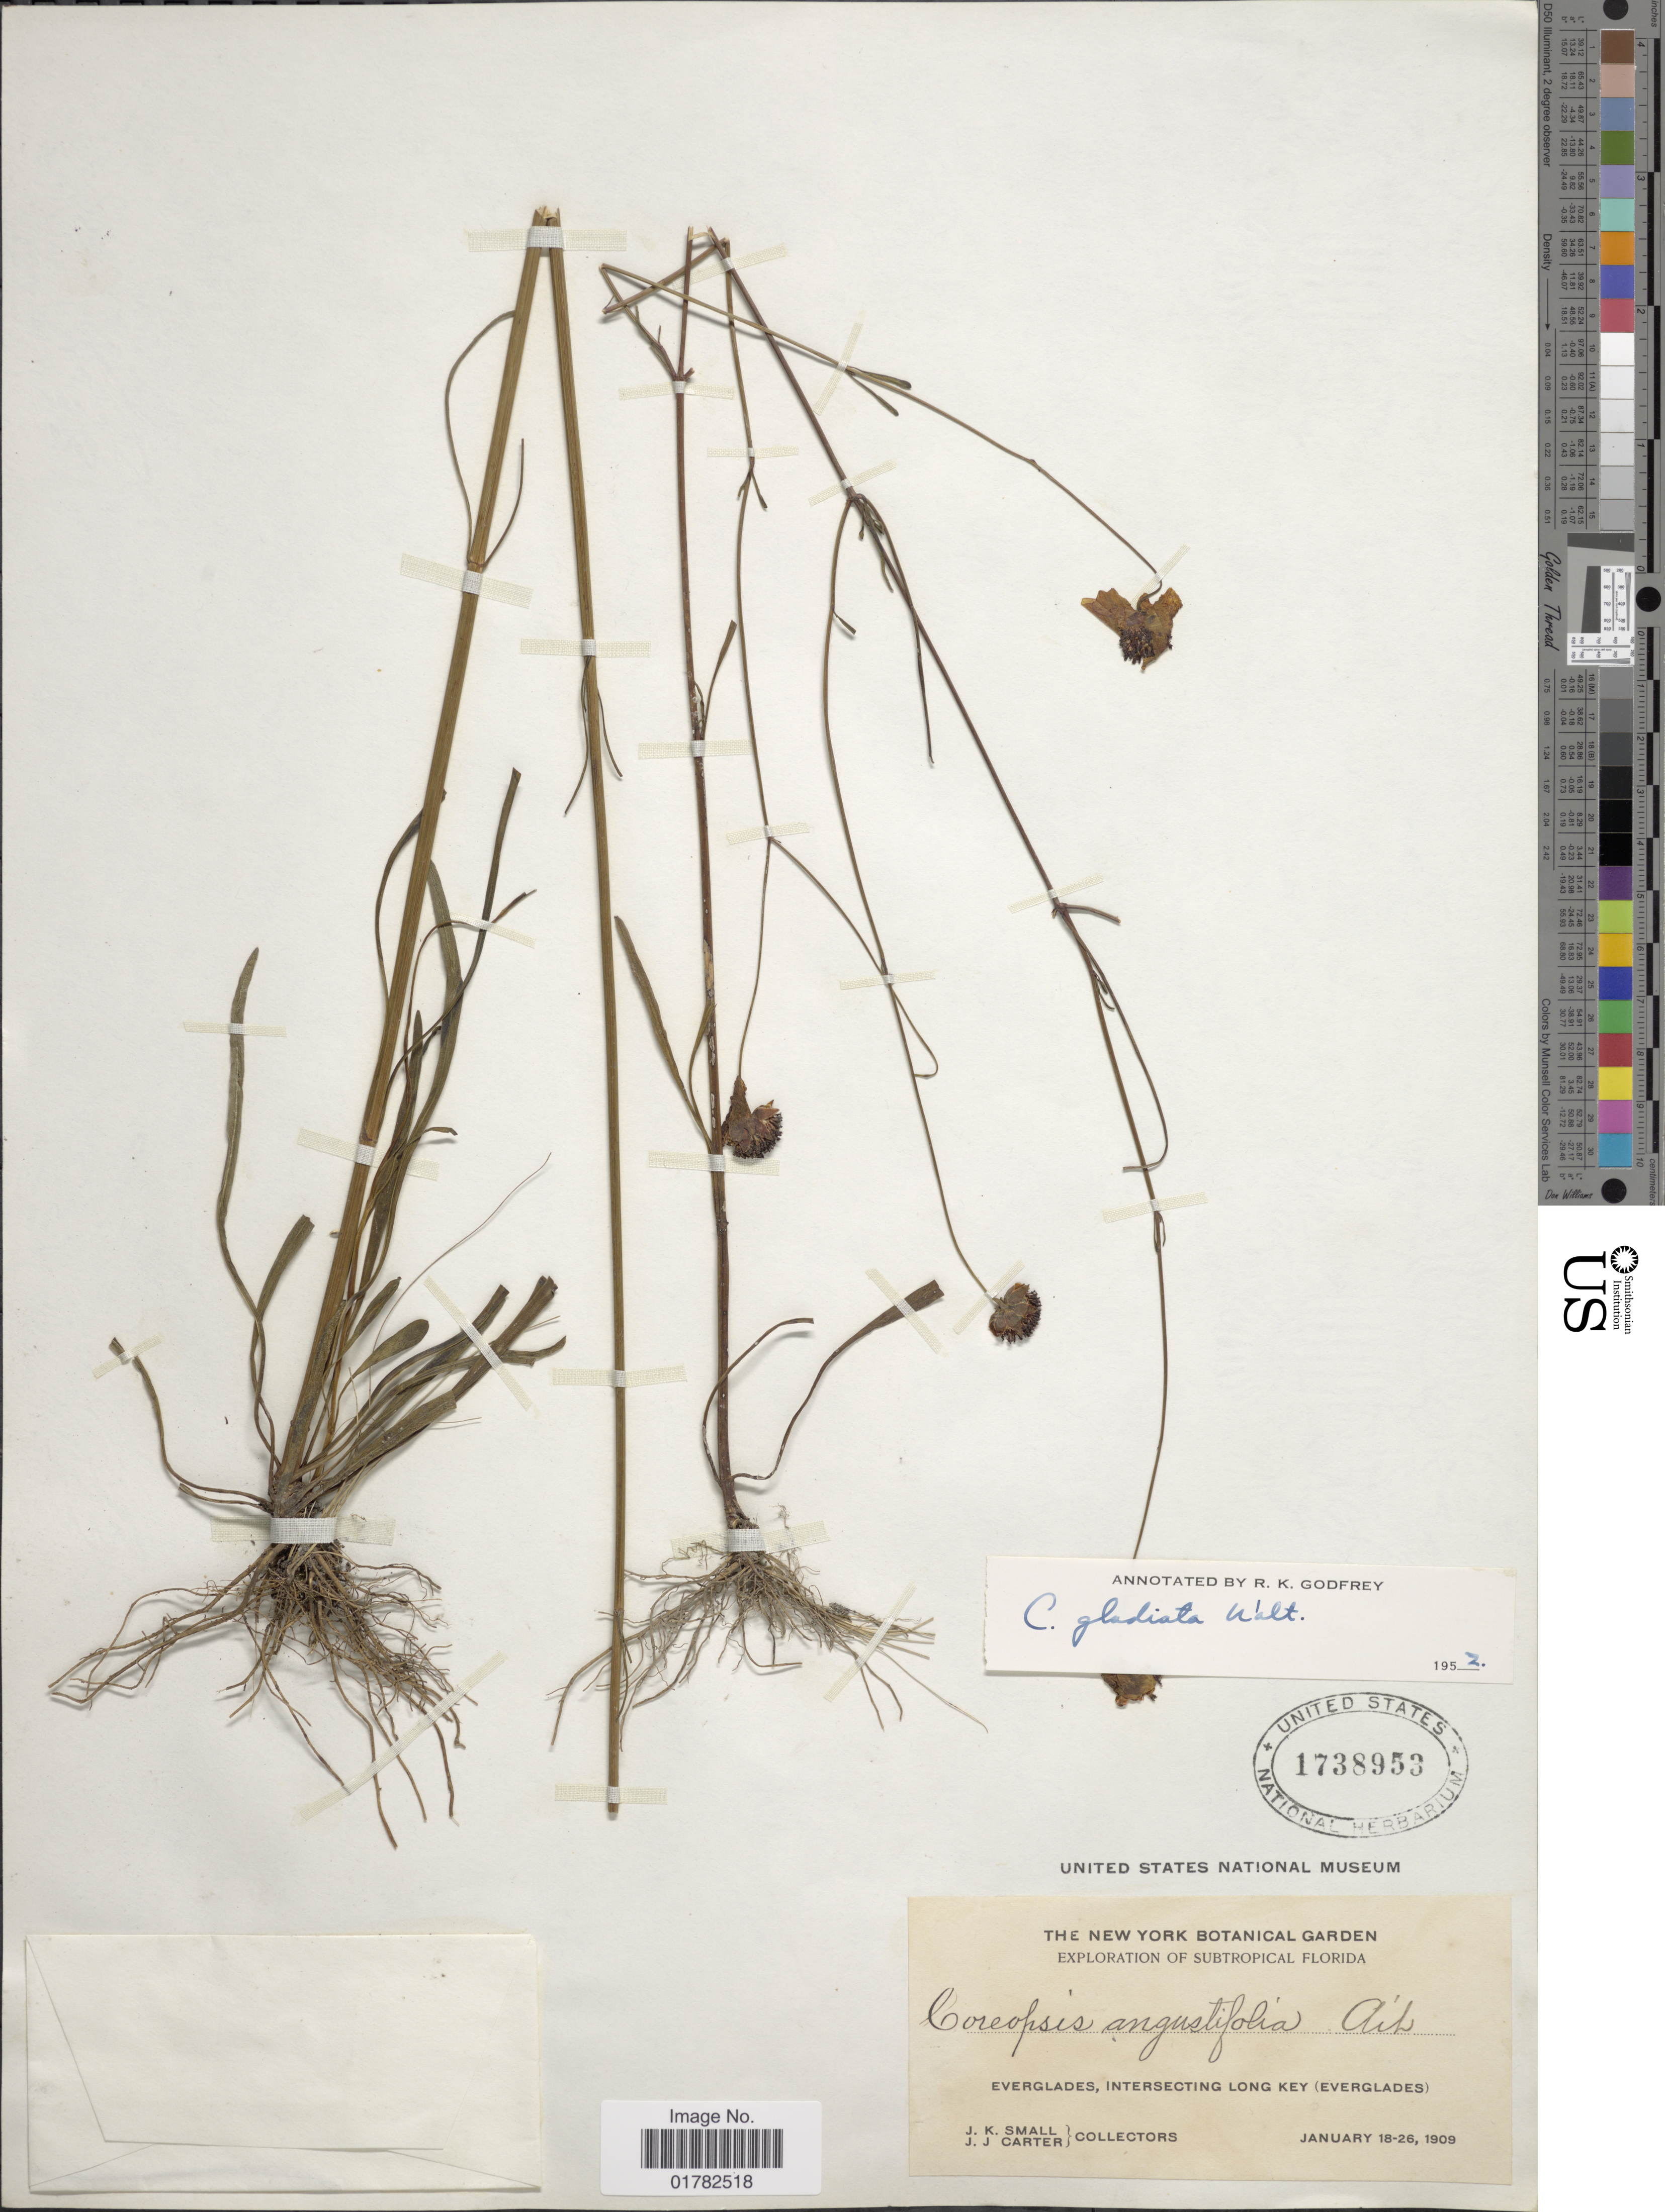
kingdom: Plantae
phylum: Tracheophyta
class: Magnoliopsida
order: Asterales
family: Asteraceae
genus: Coreopsis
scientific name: Coreopsis gladiata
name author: Walter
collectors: J. K. Small & J. Carter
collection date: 1909-01-18/1909-01-26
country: United States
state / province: Florida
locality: Subtropical, Everglades, Intersecting Long Key (Everglades)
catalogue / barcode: US 1738953